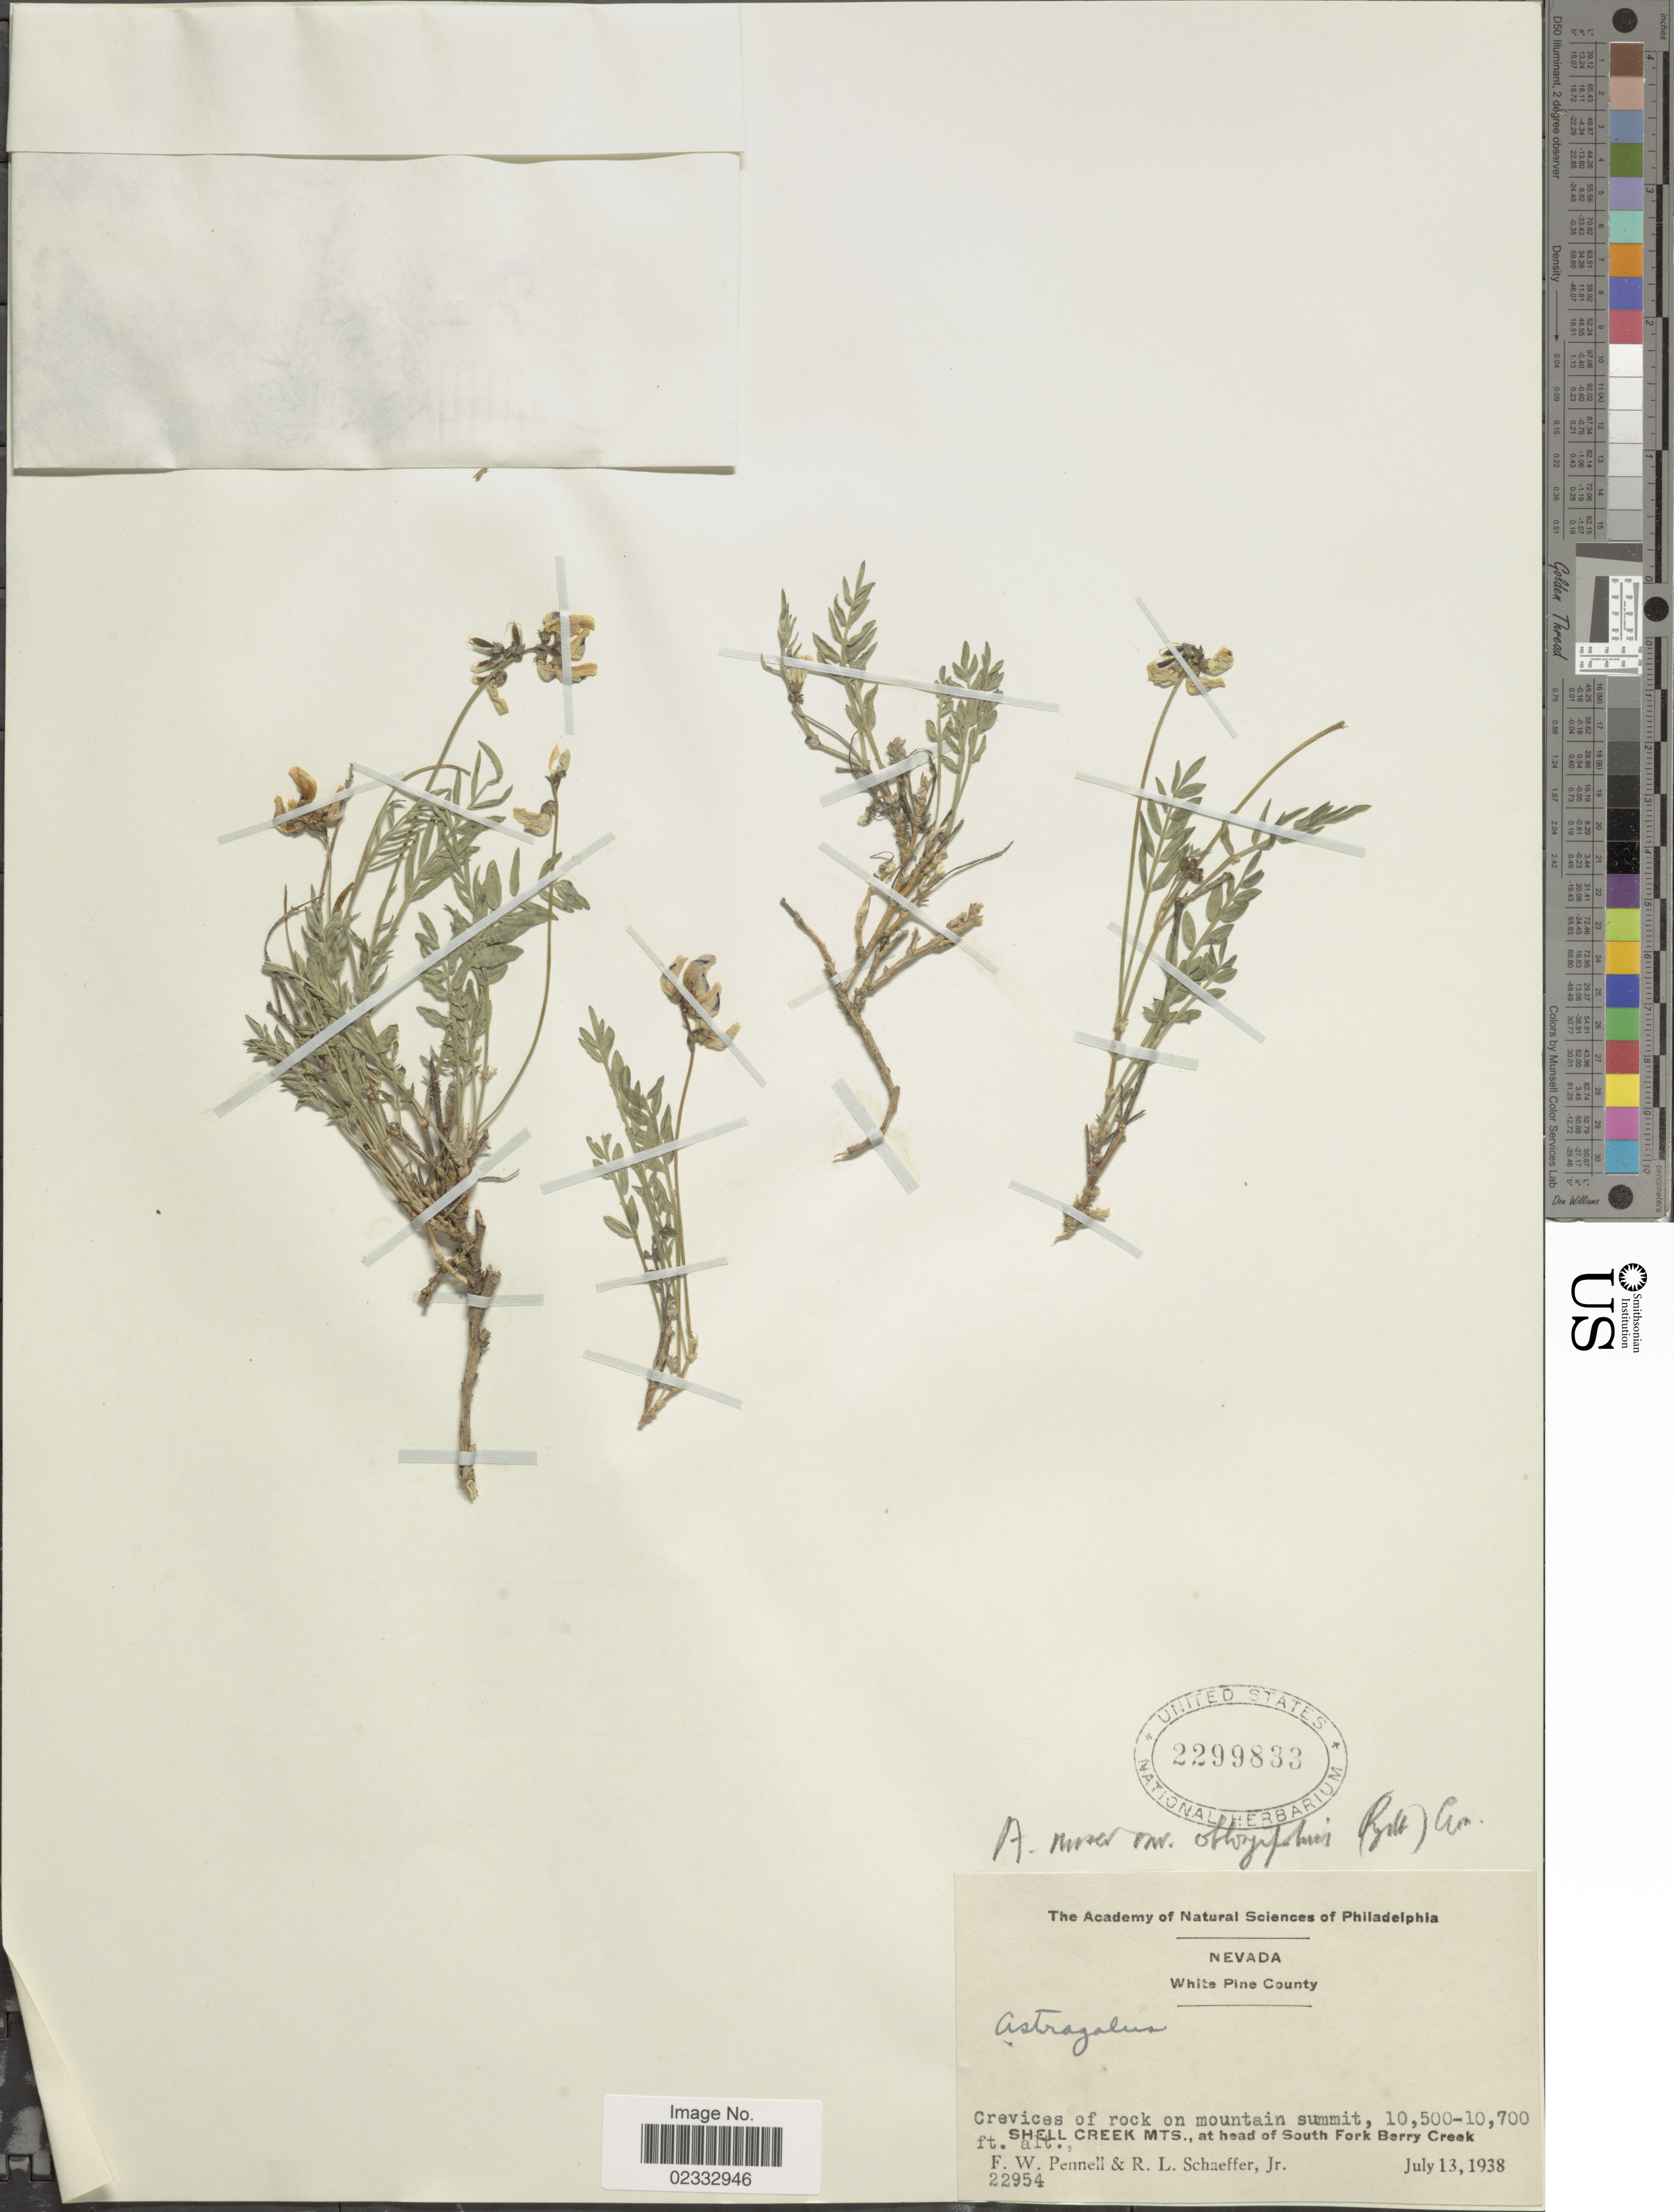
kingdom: Plantae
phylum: Tracheophyta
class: Magnoliopsida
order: Fabales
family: Fabaceae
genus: Astragalus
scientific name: Astragalus miser var. oblongifolius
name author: (Rydb.) Cronq.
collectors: F. W. Pennell & R. L. Schaeffer Jr.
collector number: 22954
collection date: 1938-07-13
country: United States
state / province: Nevada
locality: White Pine County, Shell Creek Mts., at head of South Fork Berry Creek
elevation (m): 3200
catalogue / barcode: US 2299833